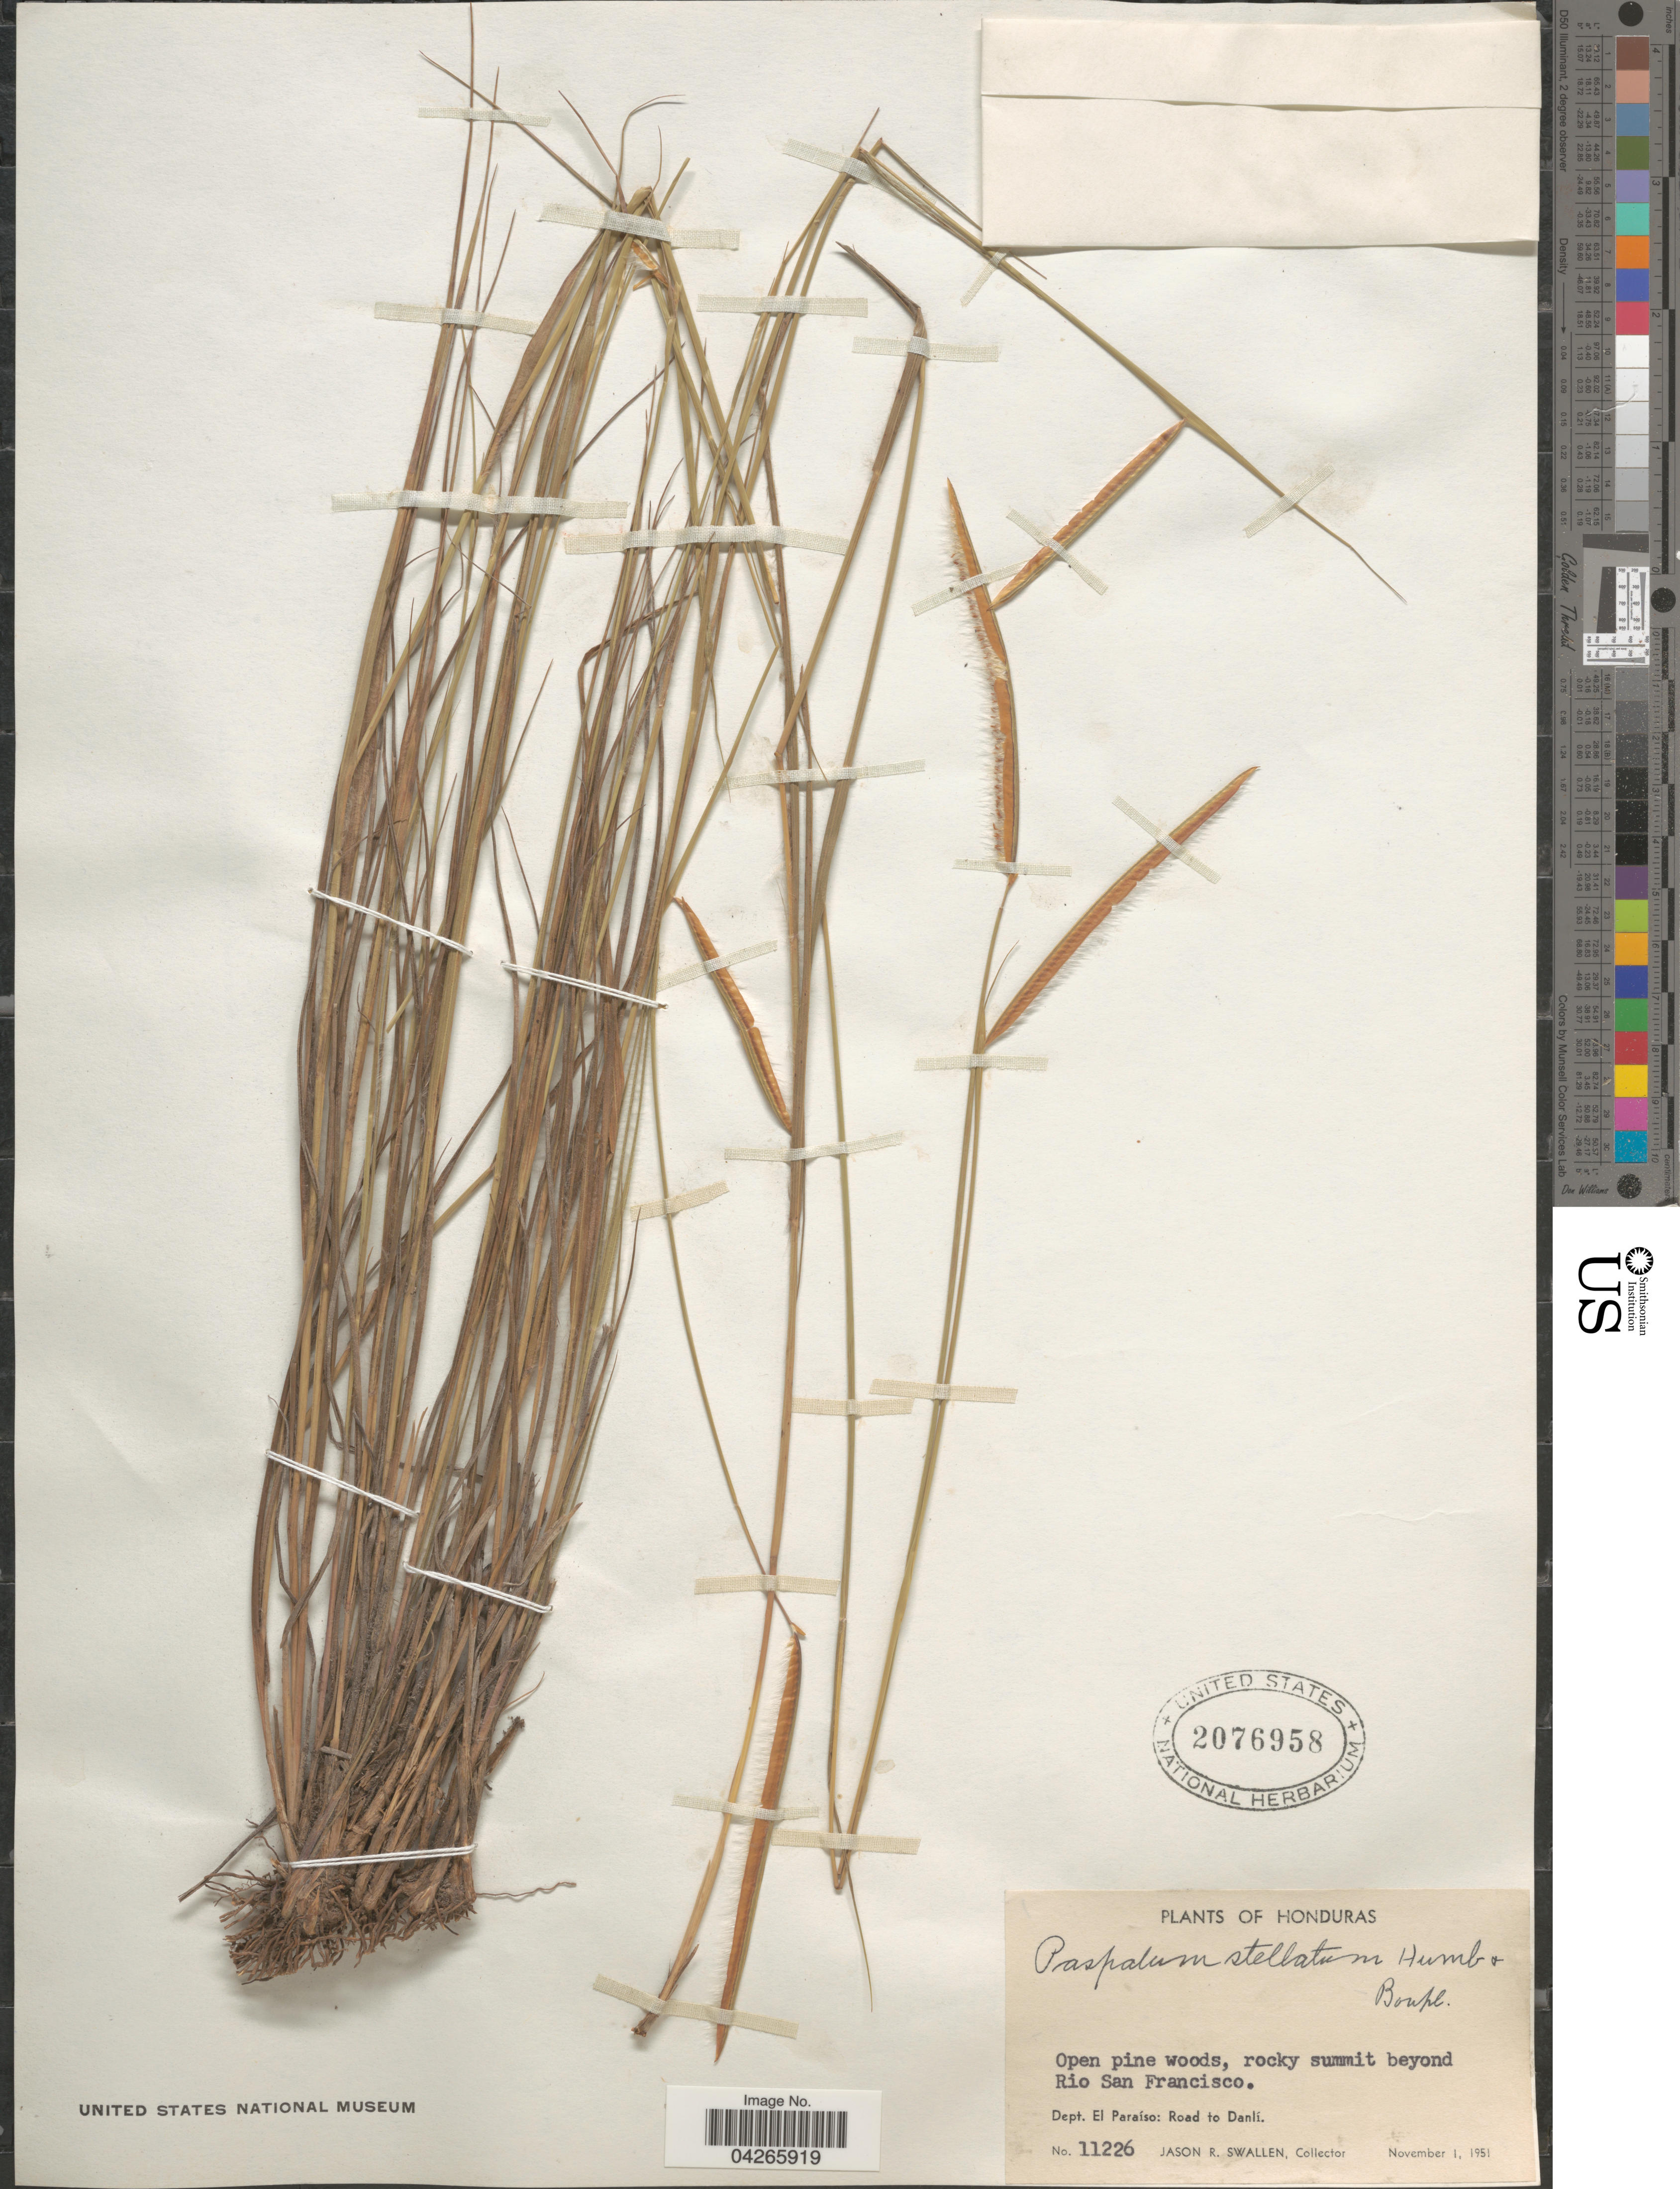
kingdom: Plantae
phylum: Tracheophyta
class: Liliopsida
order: Poales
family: Poaceae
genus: Paspalum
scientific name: Paspalum stellatum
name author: Humb. & Bonpl. ex Flüggé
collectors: J. R. Swallen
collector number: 11226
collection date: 1951-11-01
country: Honduras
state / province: El Paraiso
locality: Rocky summit beyond Rio San Francisco. Dept. El Paraíso: Road to Danlí.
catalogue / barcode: US 2076958